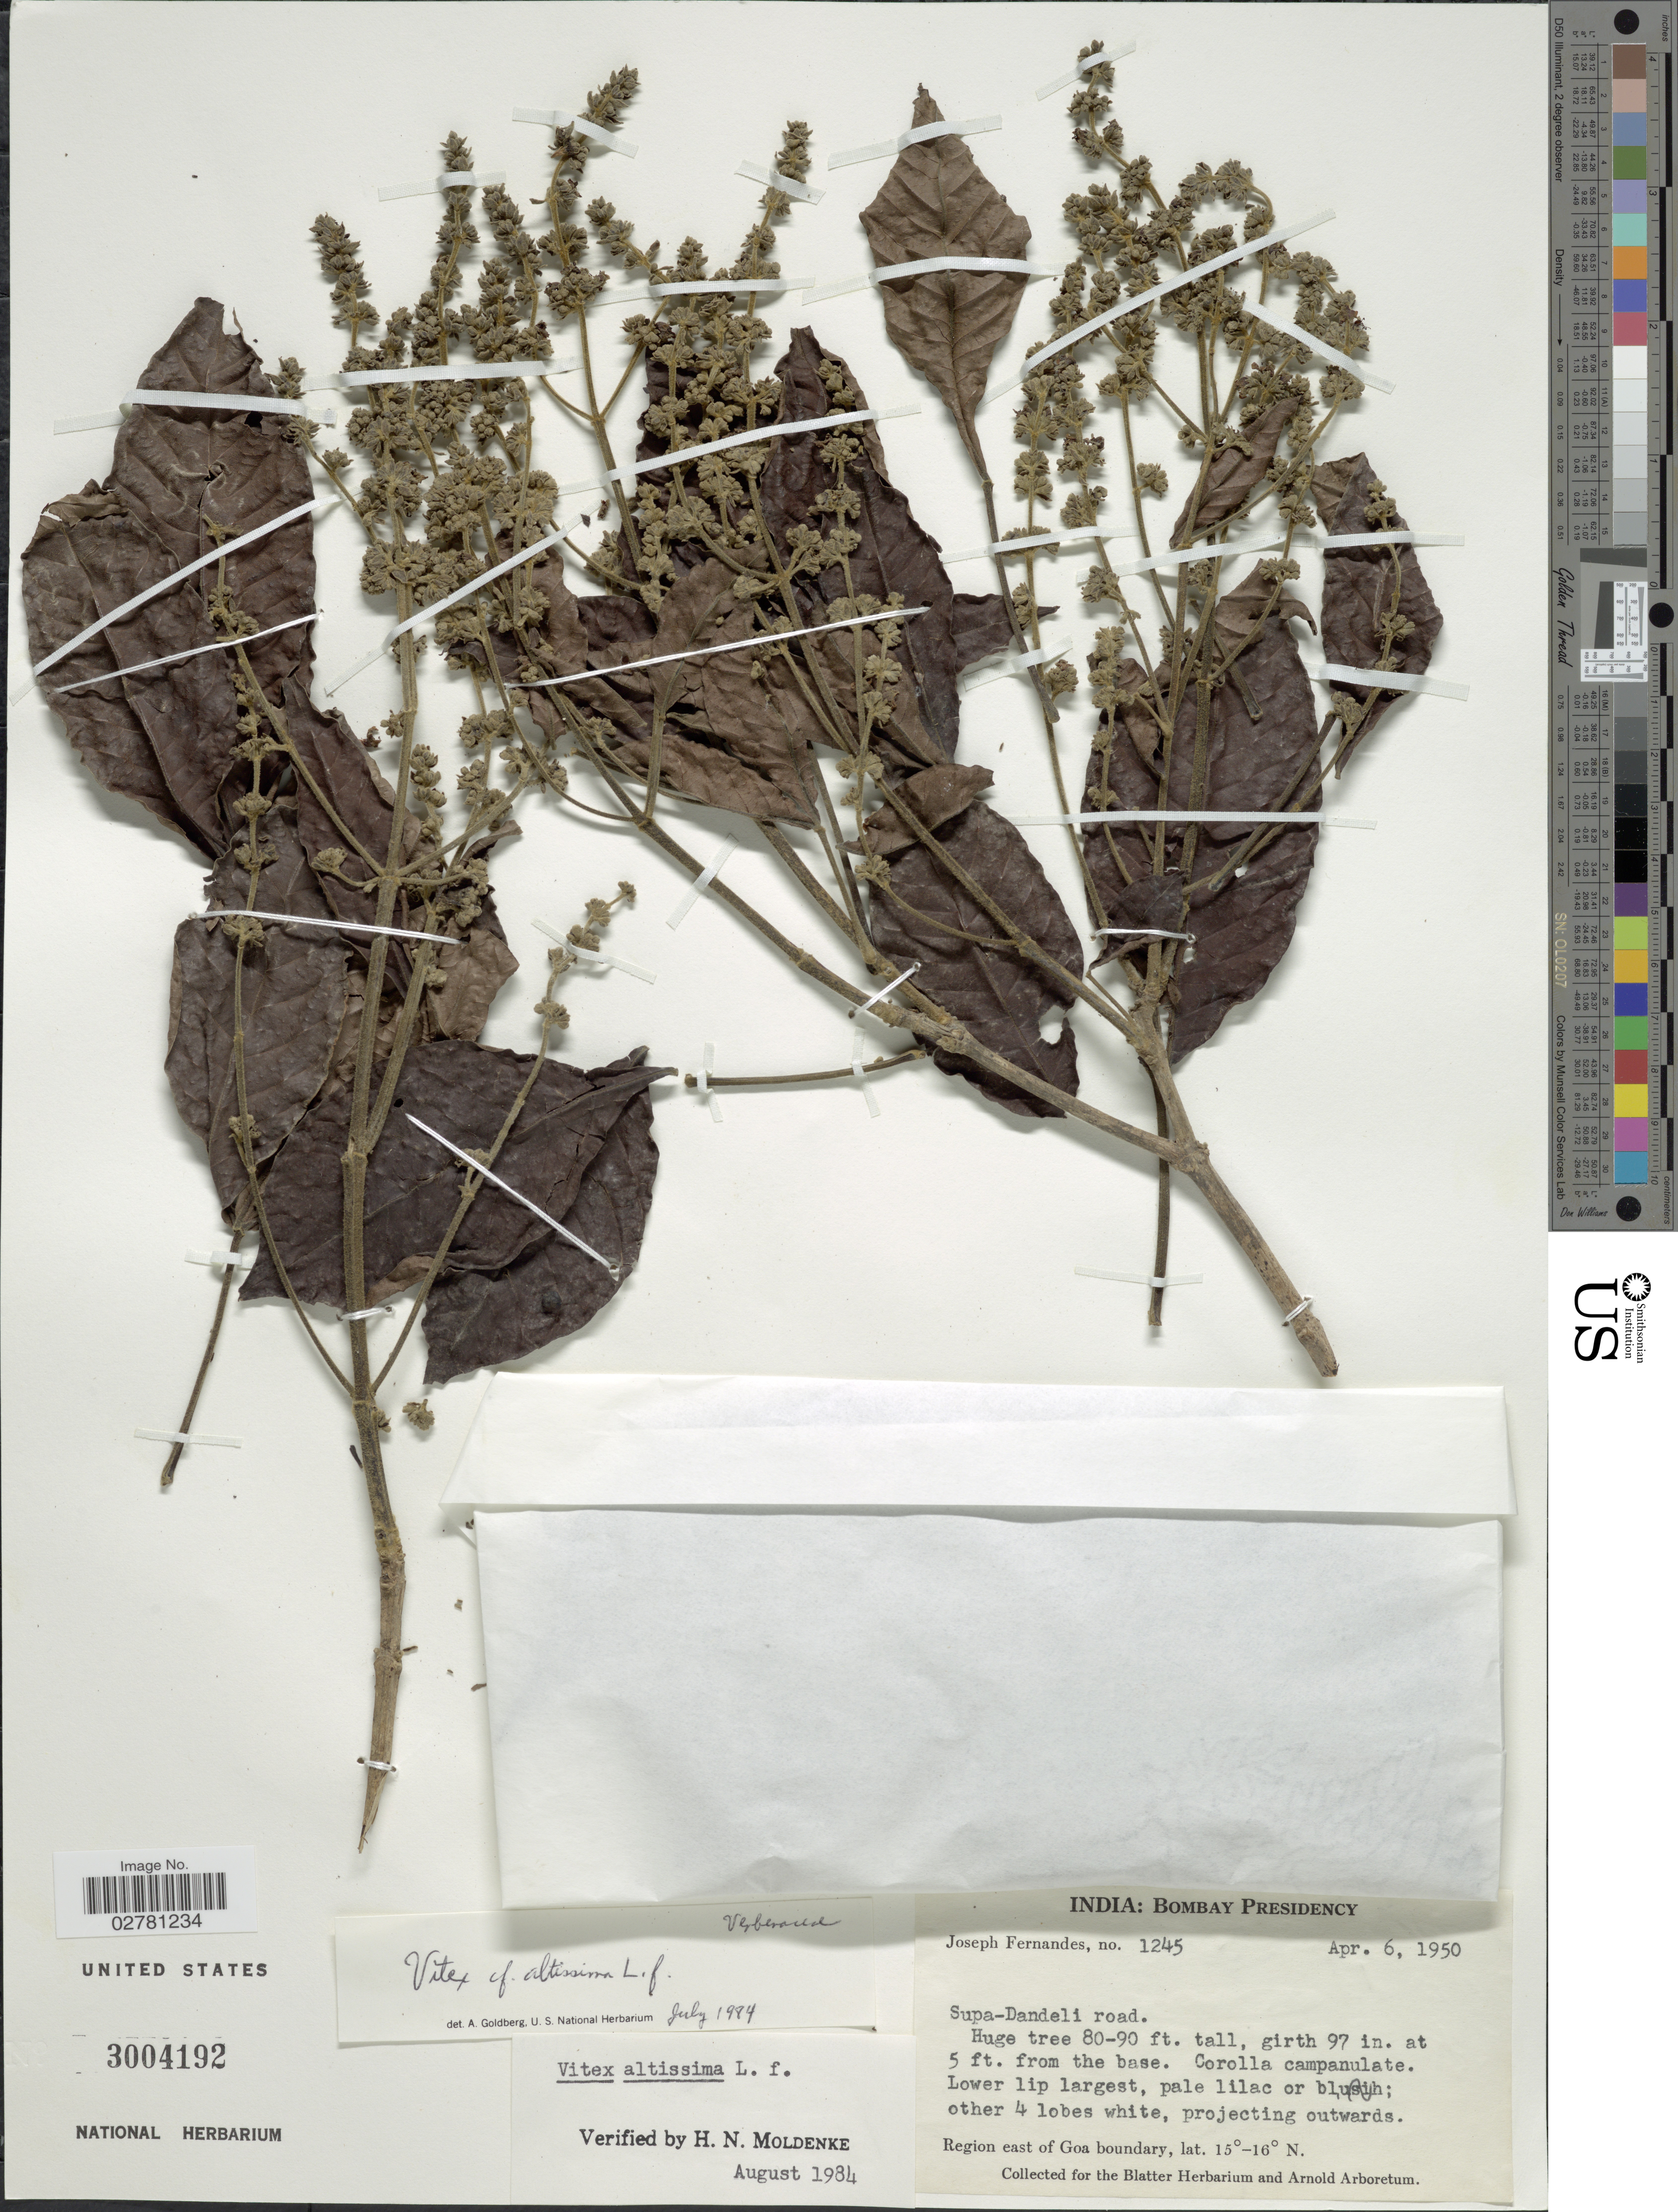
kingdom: Plantae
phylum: Tracheophyta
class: Magnoliopsida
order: Lamiales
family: Lamiaceae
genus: Vitex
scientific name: Vitex altissima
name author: L. f.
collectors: J. Fernandes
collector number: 1245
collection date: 1950-04-06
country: India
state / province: Goa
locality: Bombay Presidency. Supa-Dandeli road. Region east of Goa boundary.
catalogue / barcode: US 3004192